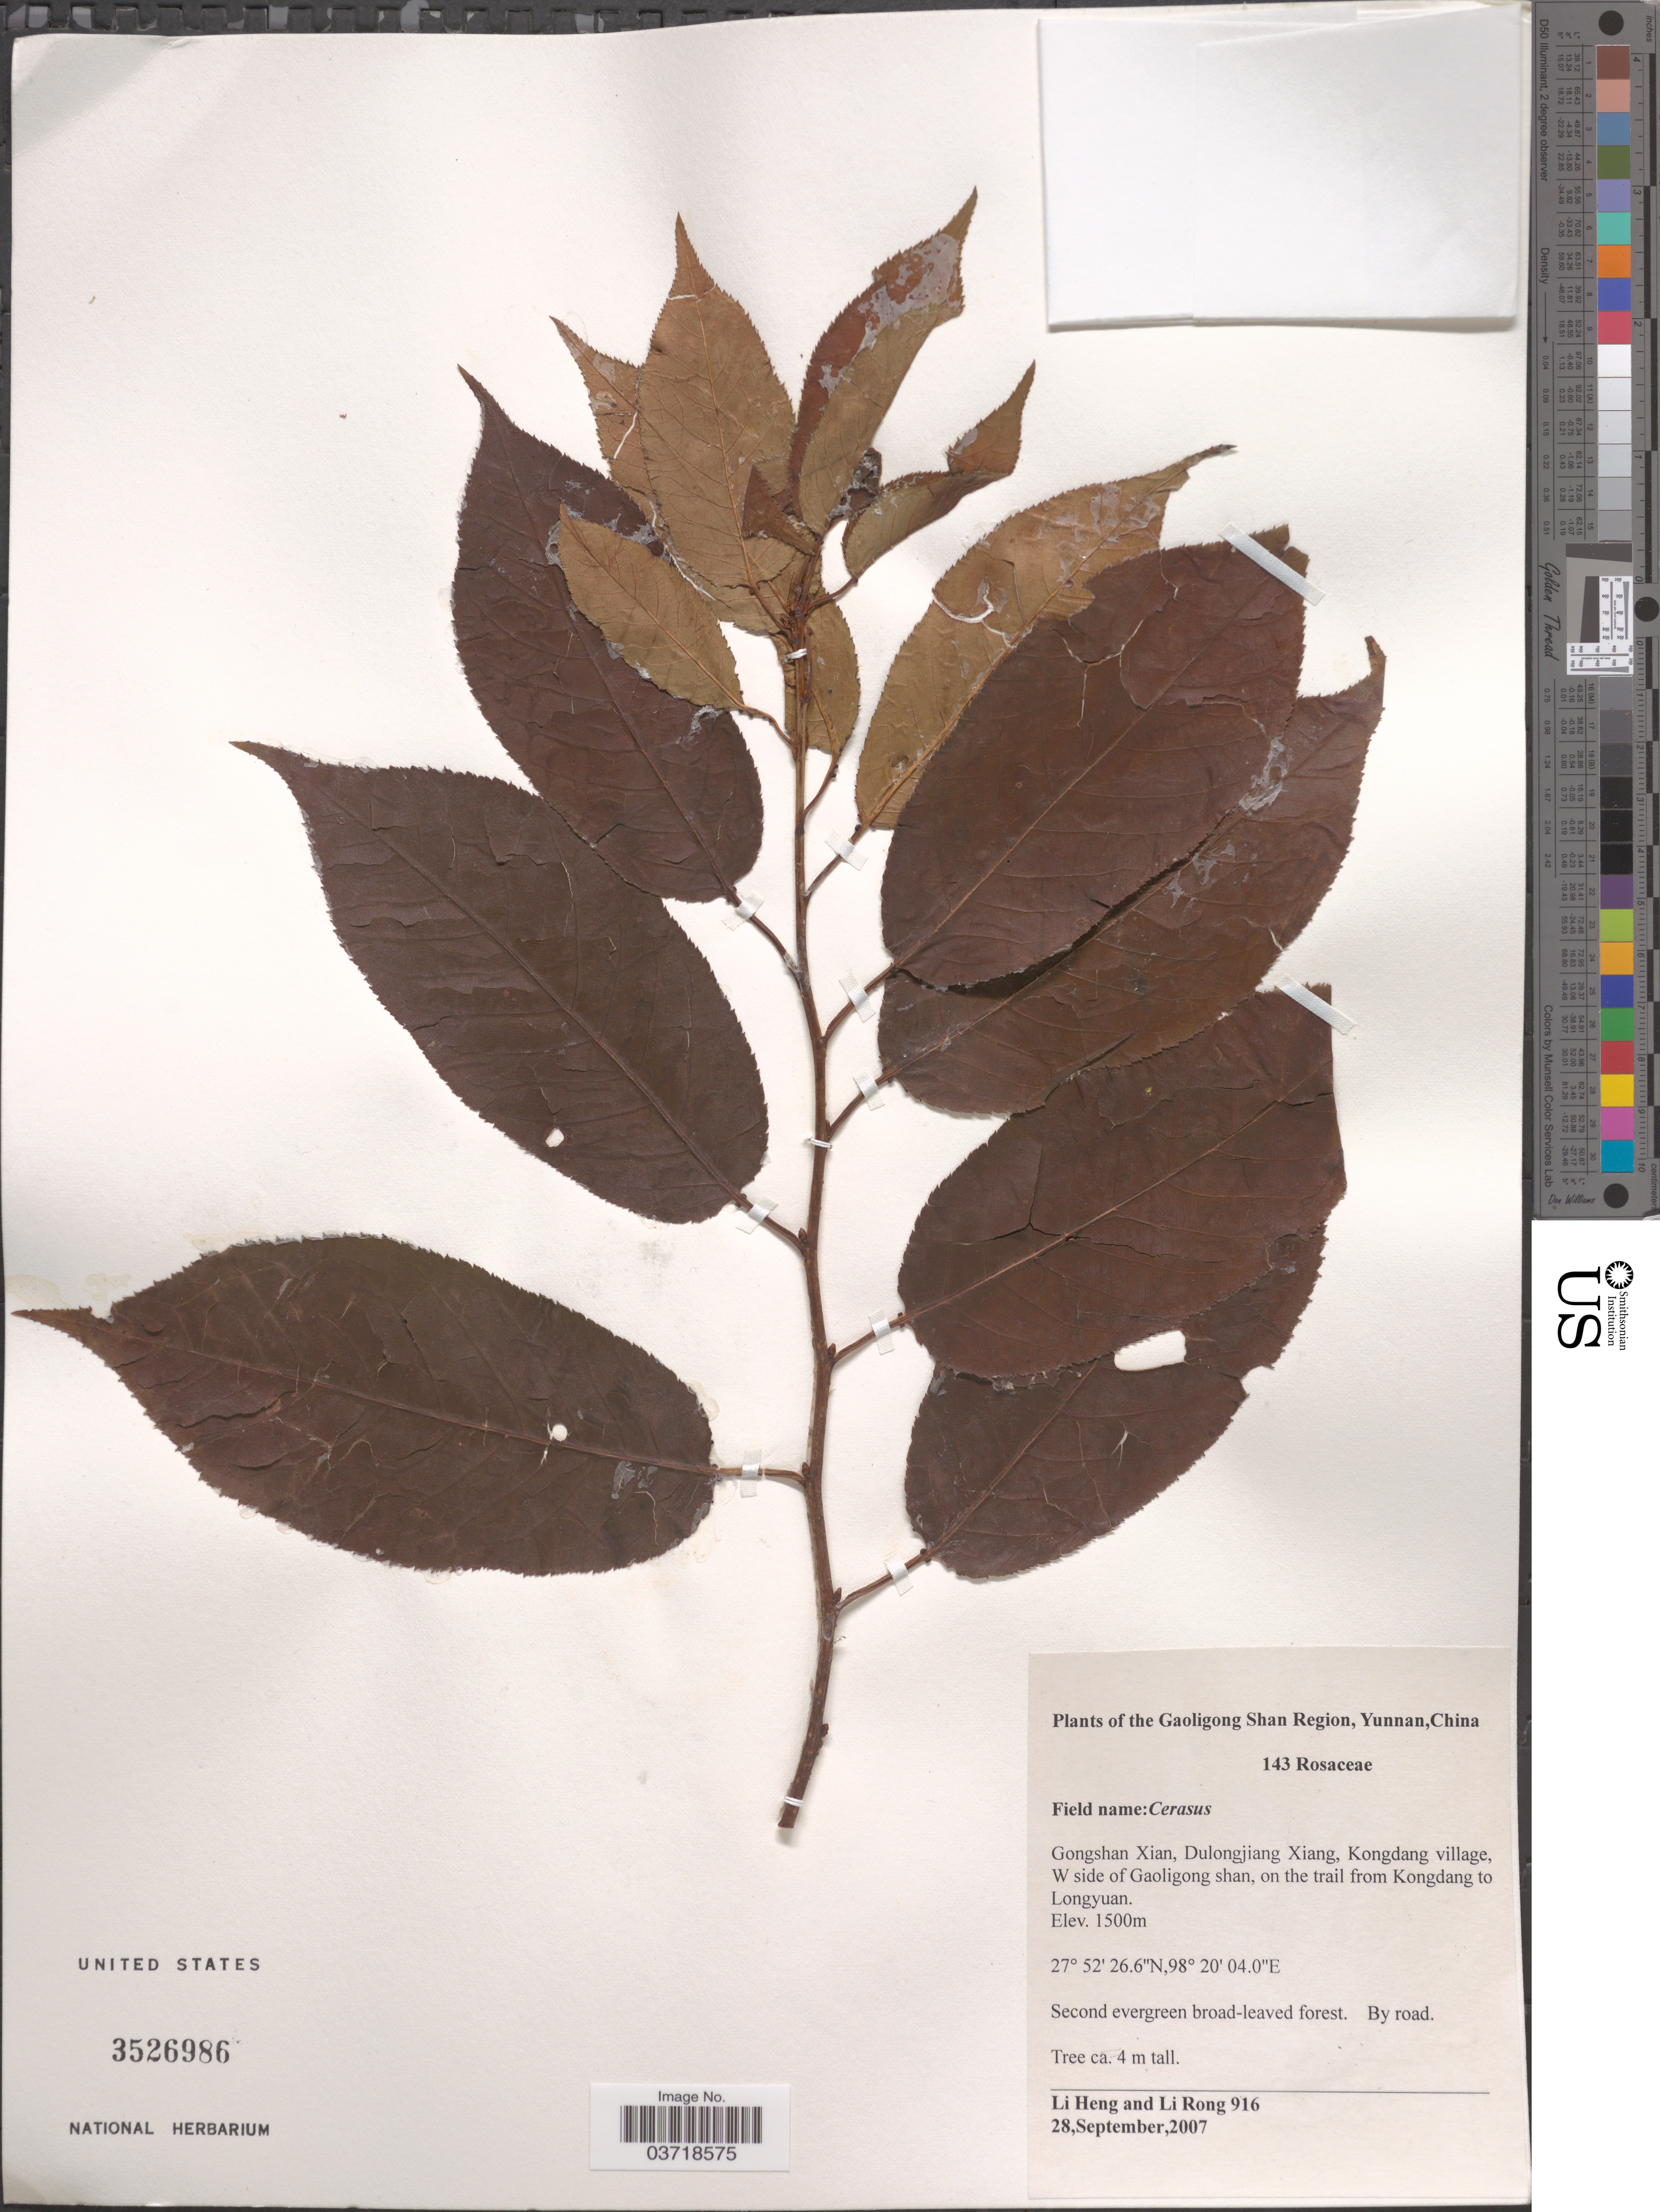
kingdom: Plantae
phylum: Tracheophyta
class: Magnoliopsida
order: Rosales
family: Rosaceae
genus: Prunus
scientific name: Prunus sp.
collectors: L. Heng & R. Li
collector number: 916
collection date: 2007-09-28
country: China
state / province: Yunnan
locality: The Gaoligong Shan Region. Gongshan Xian, Dulongjiang Xiang, Kongdang village, W side of Gaoligong shan, on the trail from Kongdang to Longyuan.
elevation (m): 1500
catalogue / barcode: US 3526986